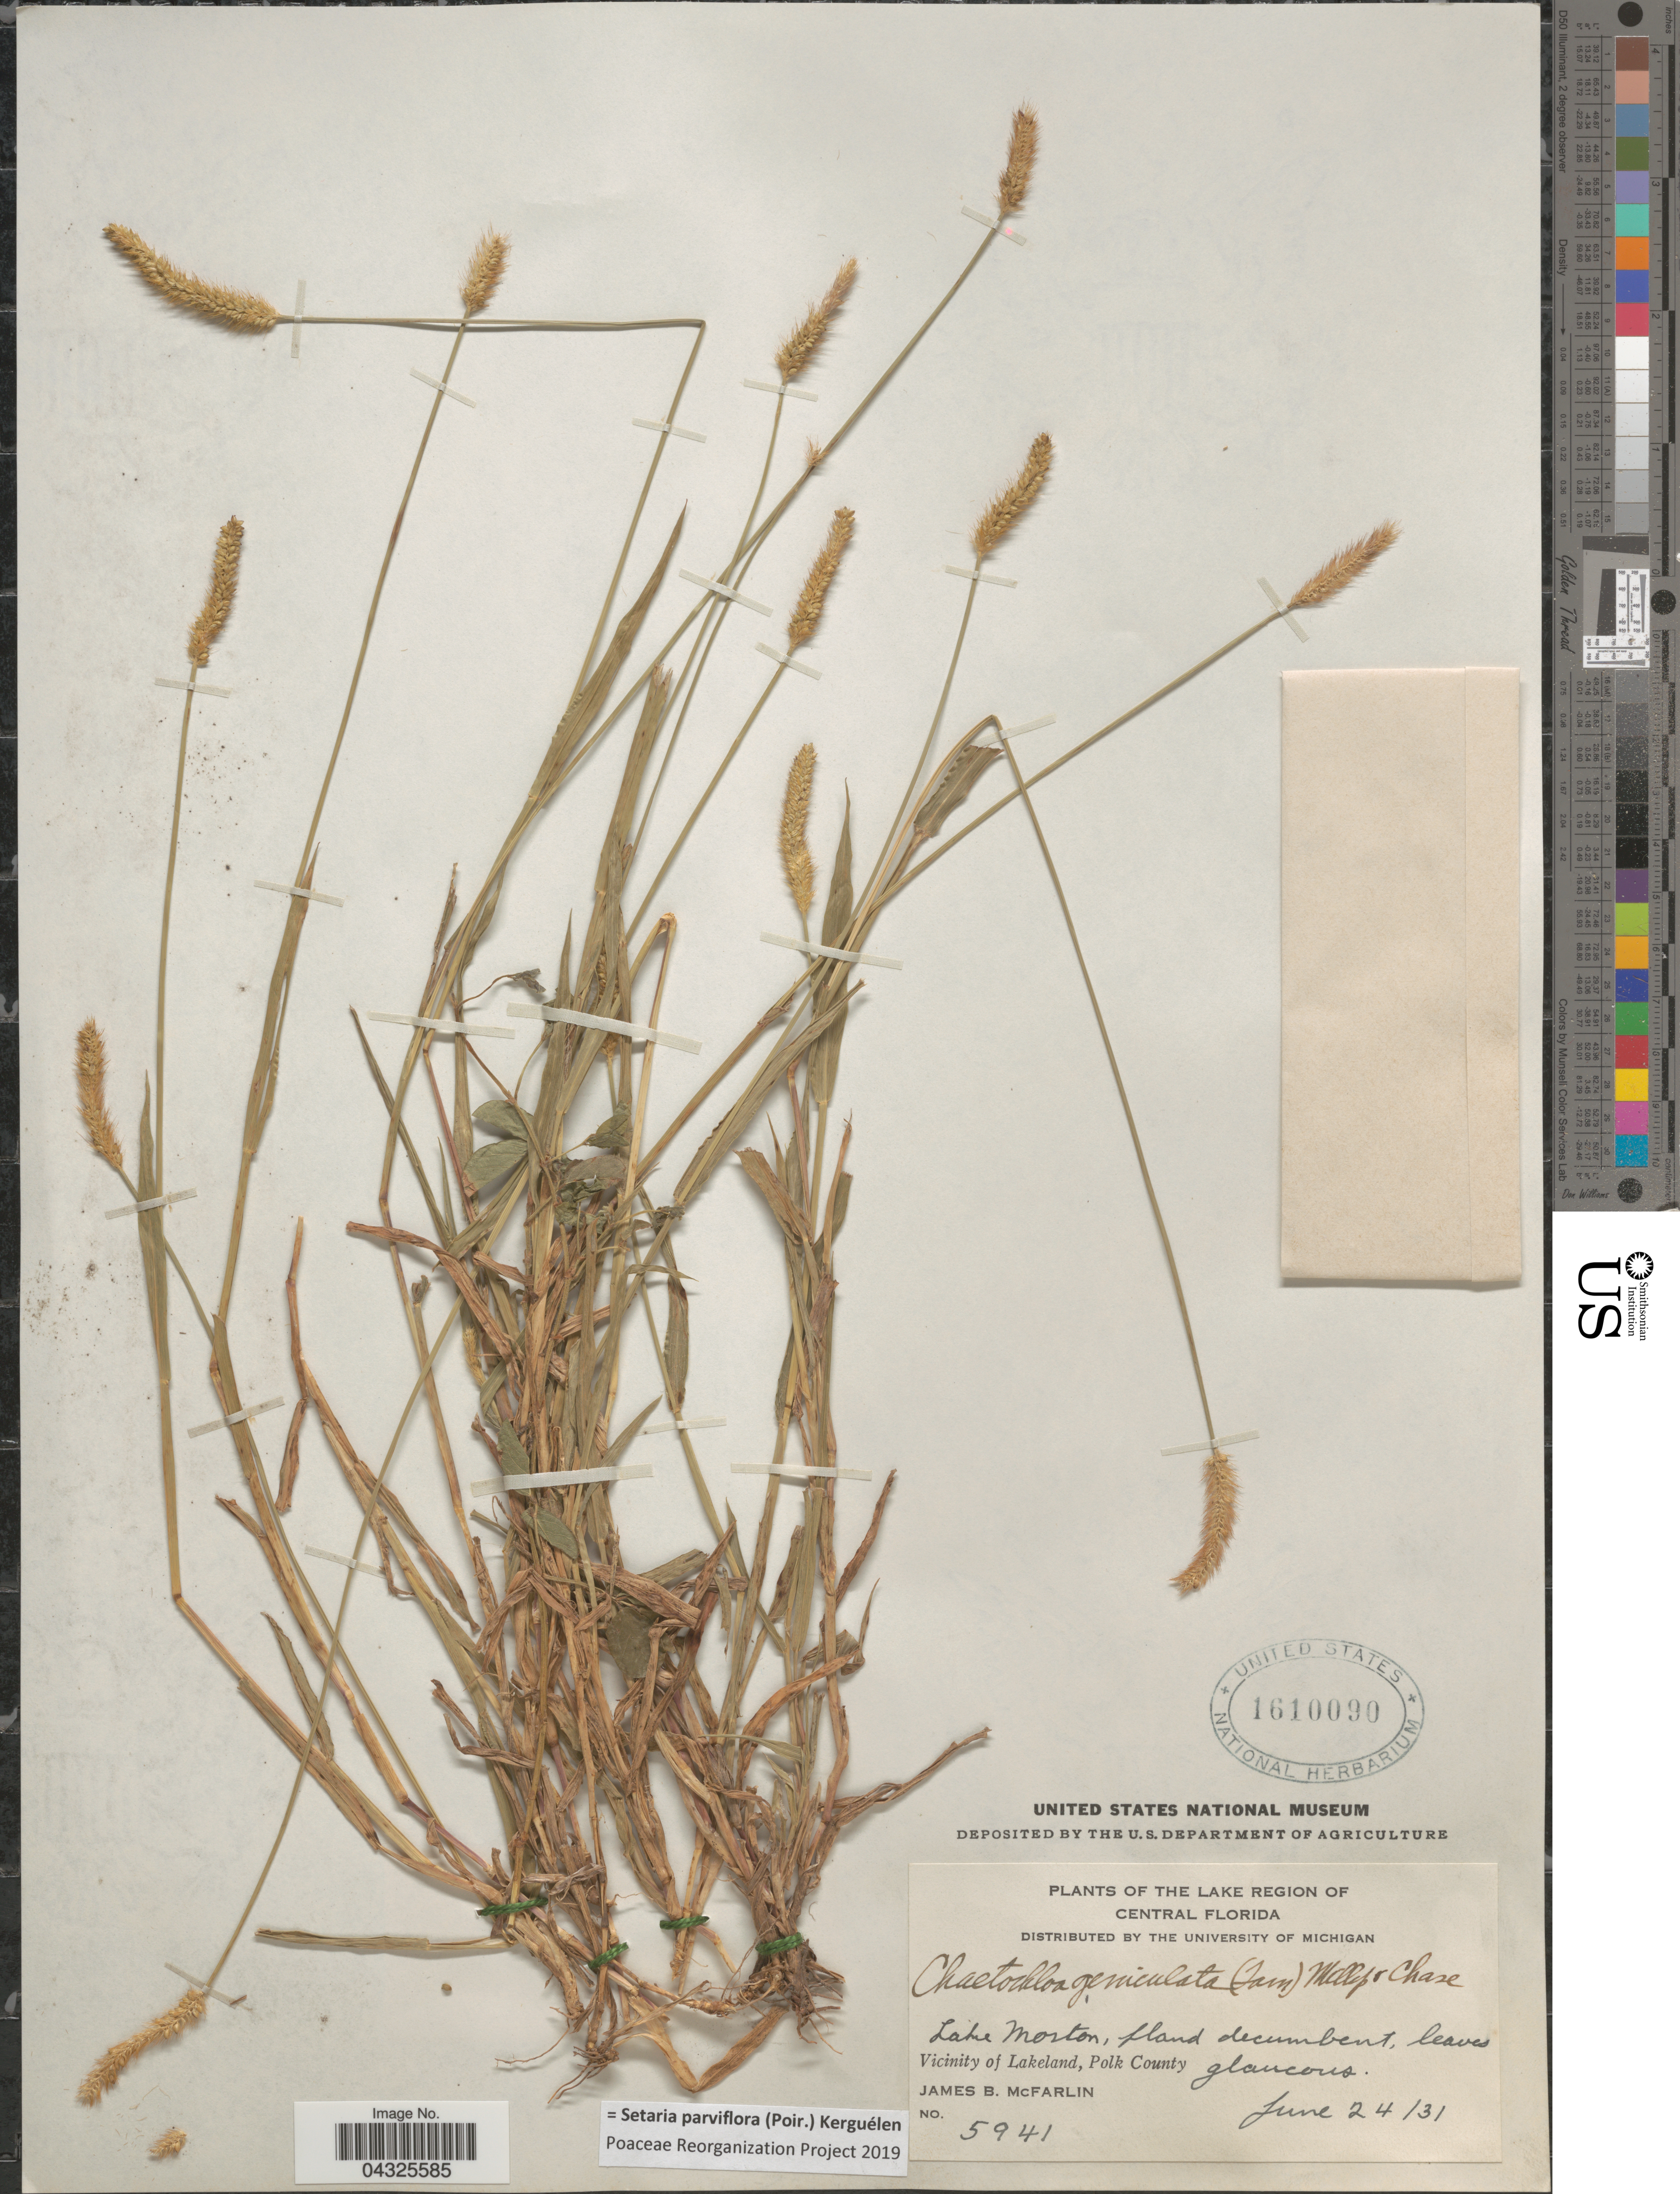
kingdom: Plantae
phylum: Tracheophyta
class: Liliopsida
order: Poales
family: Poaceae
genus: Setaria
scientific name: Setaria parviflora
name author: (Poir.) Kerguélen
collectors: J. McFarlin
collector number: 5941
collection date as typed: Transcribed d/m/y: 24/6/31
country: United States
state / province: Florida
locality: Lake Region of Central Florida. Lake Morton. Vicinity of Lakeland, Polk County.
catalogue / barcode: US 1610090